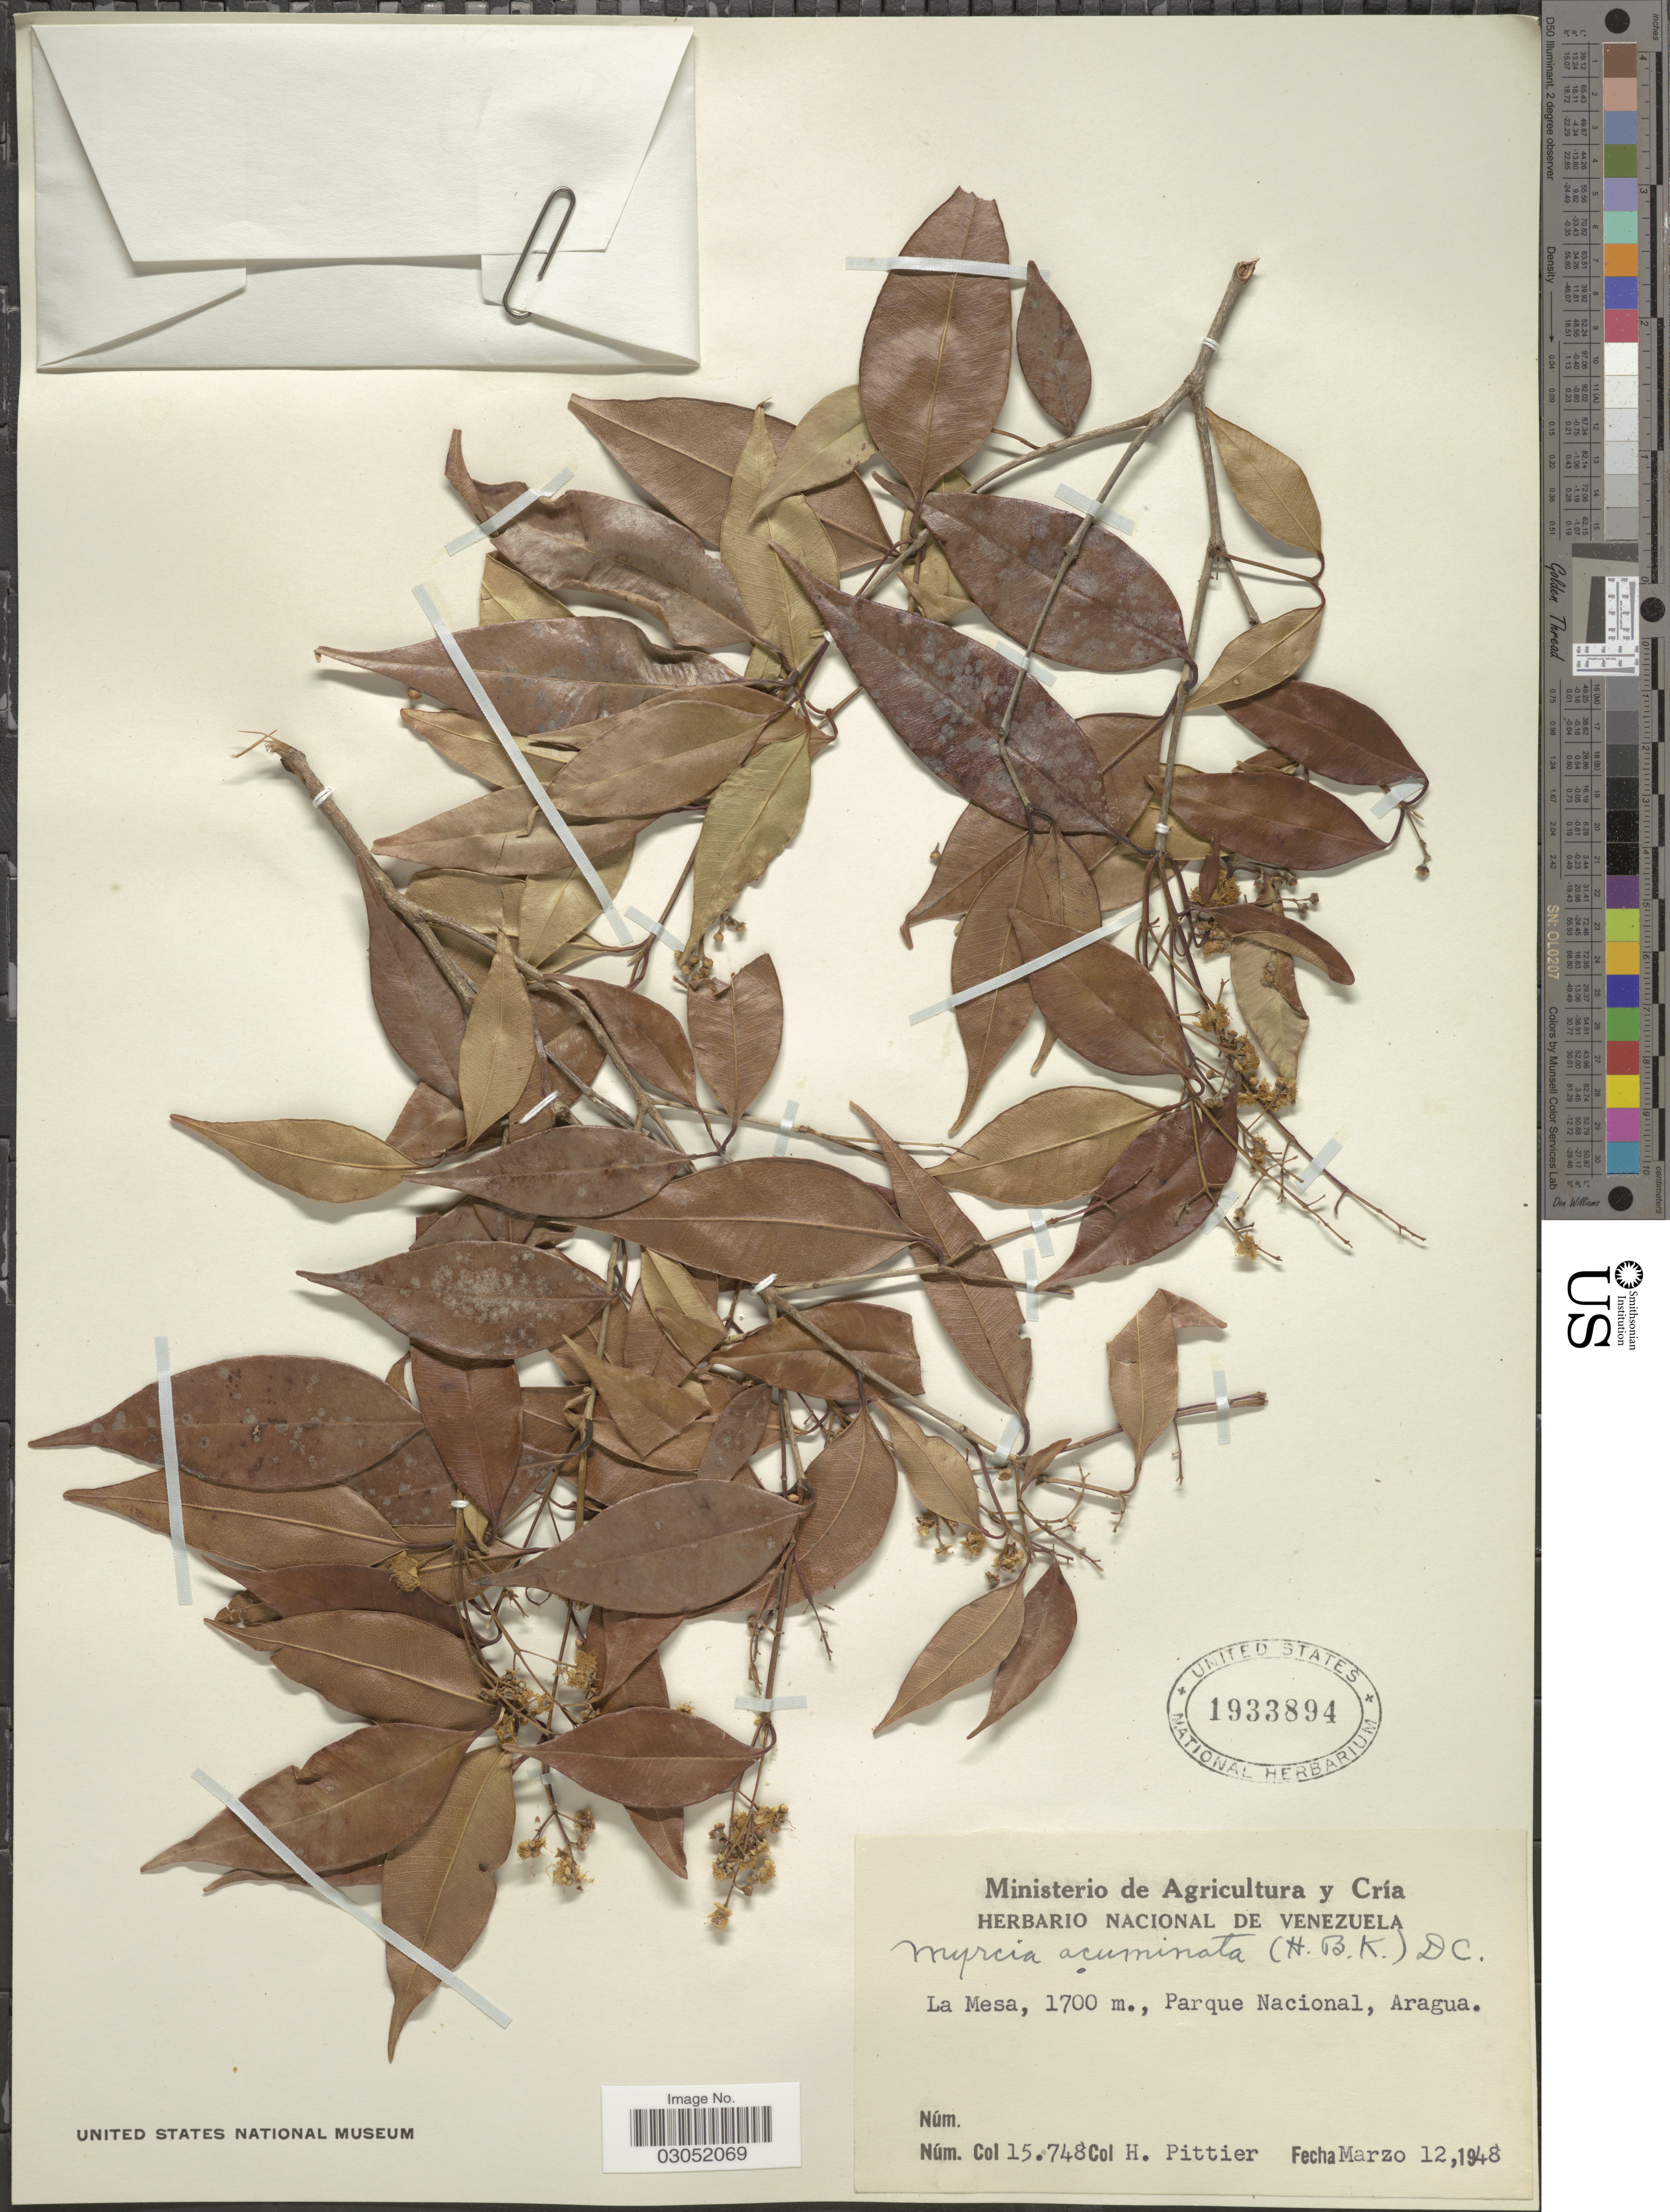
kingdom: Plantae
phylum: Tracheophyta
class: Magnoliopsida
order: Myrtales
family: Myrtaceae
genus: Myrcia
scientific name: Myrcia acuminata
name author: (Kunth) DC.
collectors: H. F. Pittier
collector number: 15748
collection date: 1948-03-12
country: Venezuela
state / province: Aragua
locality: La Mesa, Parque Nacional.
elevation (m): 1700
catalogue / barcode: US 1933894